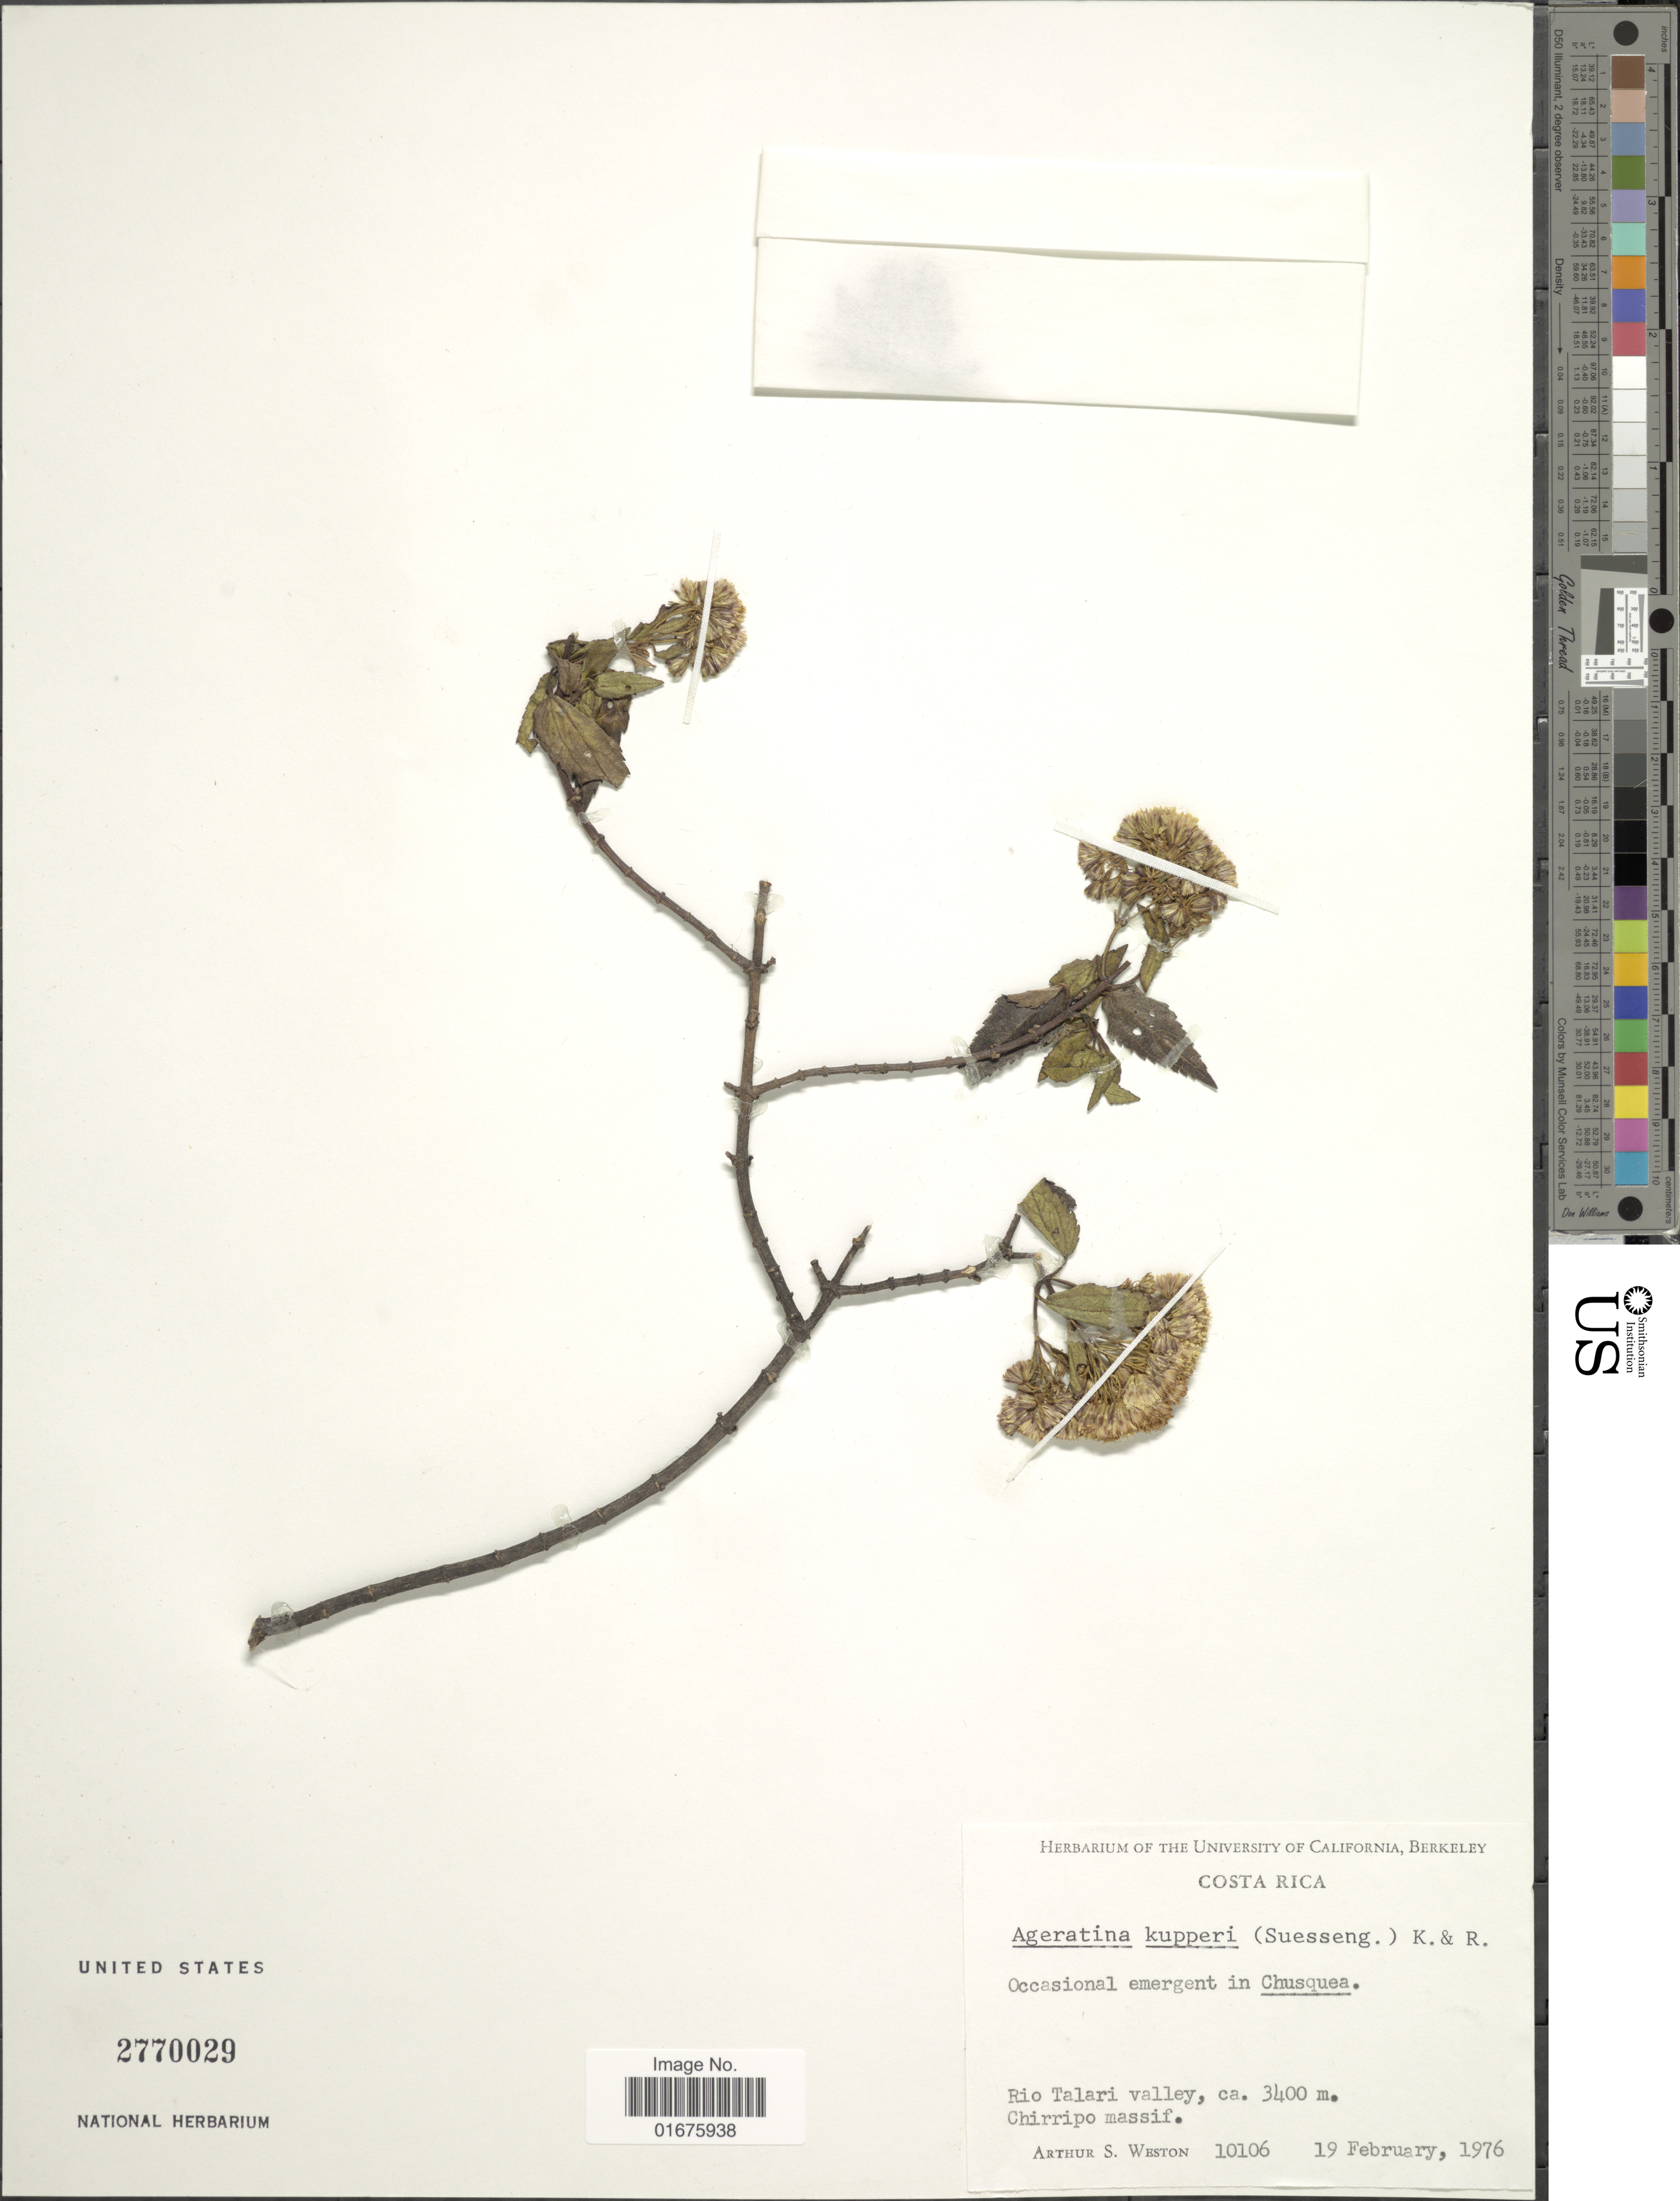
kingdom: Plantae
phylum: Tracheophyta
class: Magnoliopsida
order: Asterales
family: Asteraceae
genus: Ageratina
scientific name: Ageratina kupperi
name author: (Suess.) R.M. King & H. Rob.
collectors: A. Weston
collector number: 10106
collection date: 1976-02-19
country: Costa Rica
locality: Rio Talari valley, Chirripo massif.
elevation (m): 3400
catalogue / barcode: US 2770029